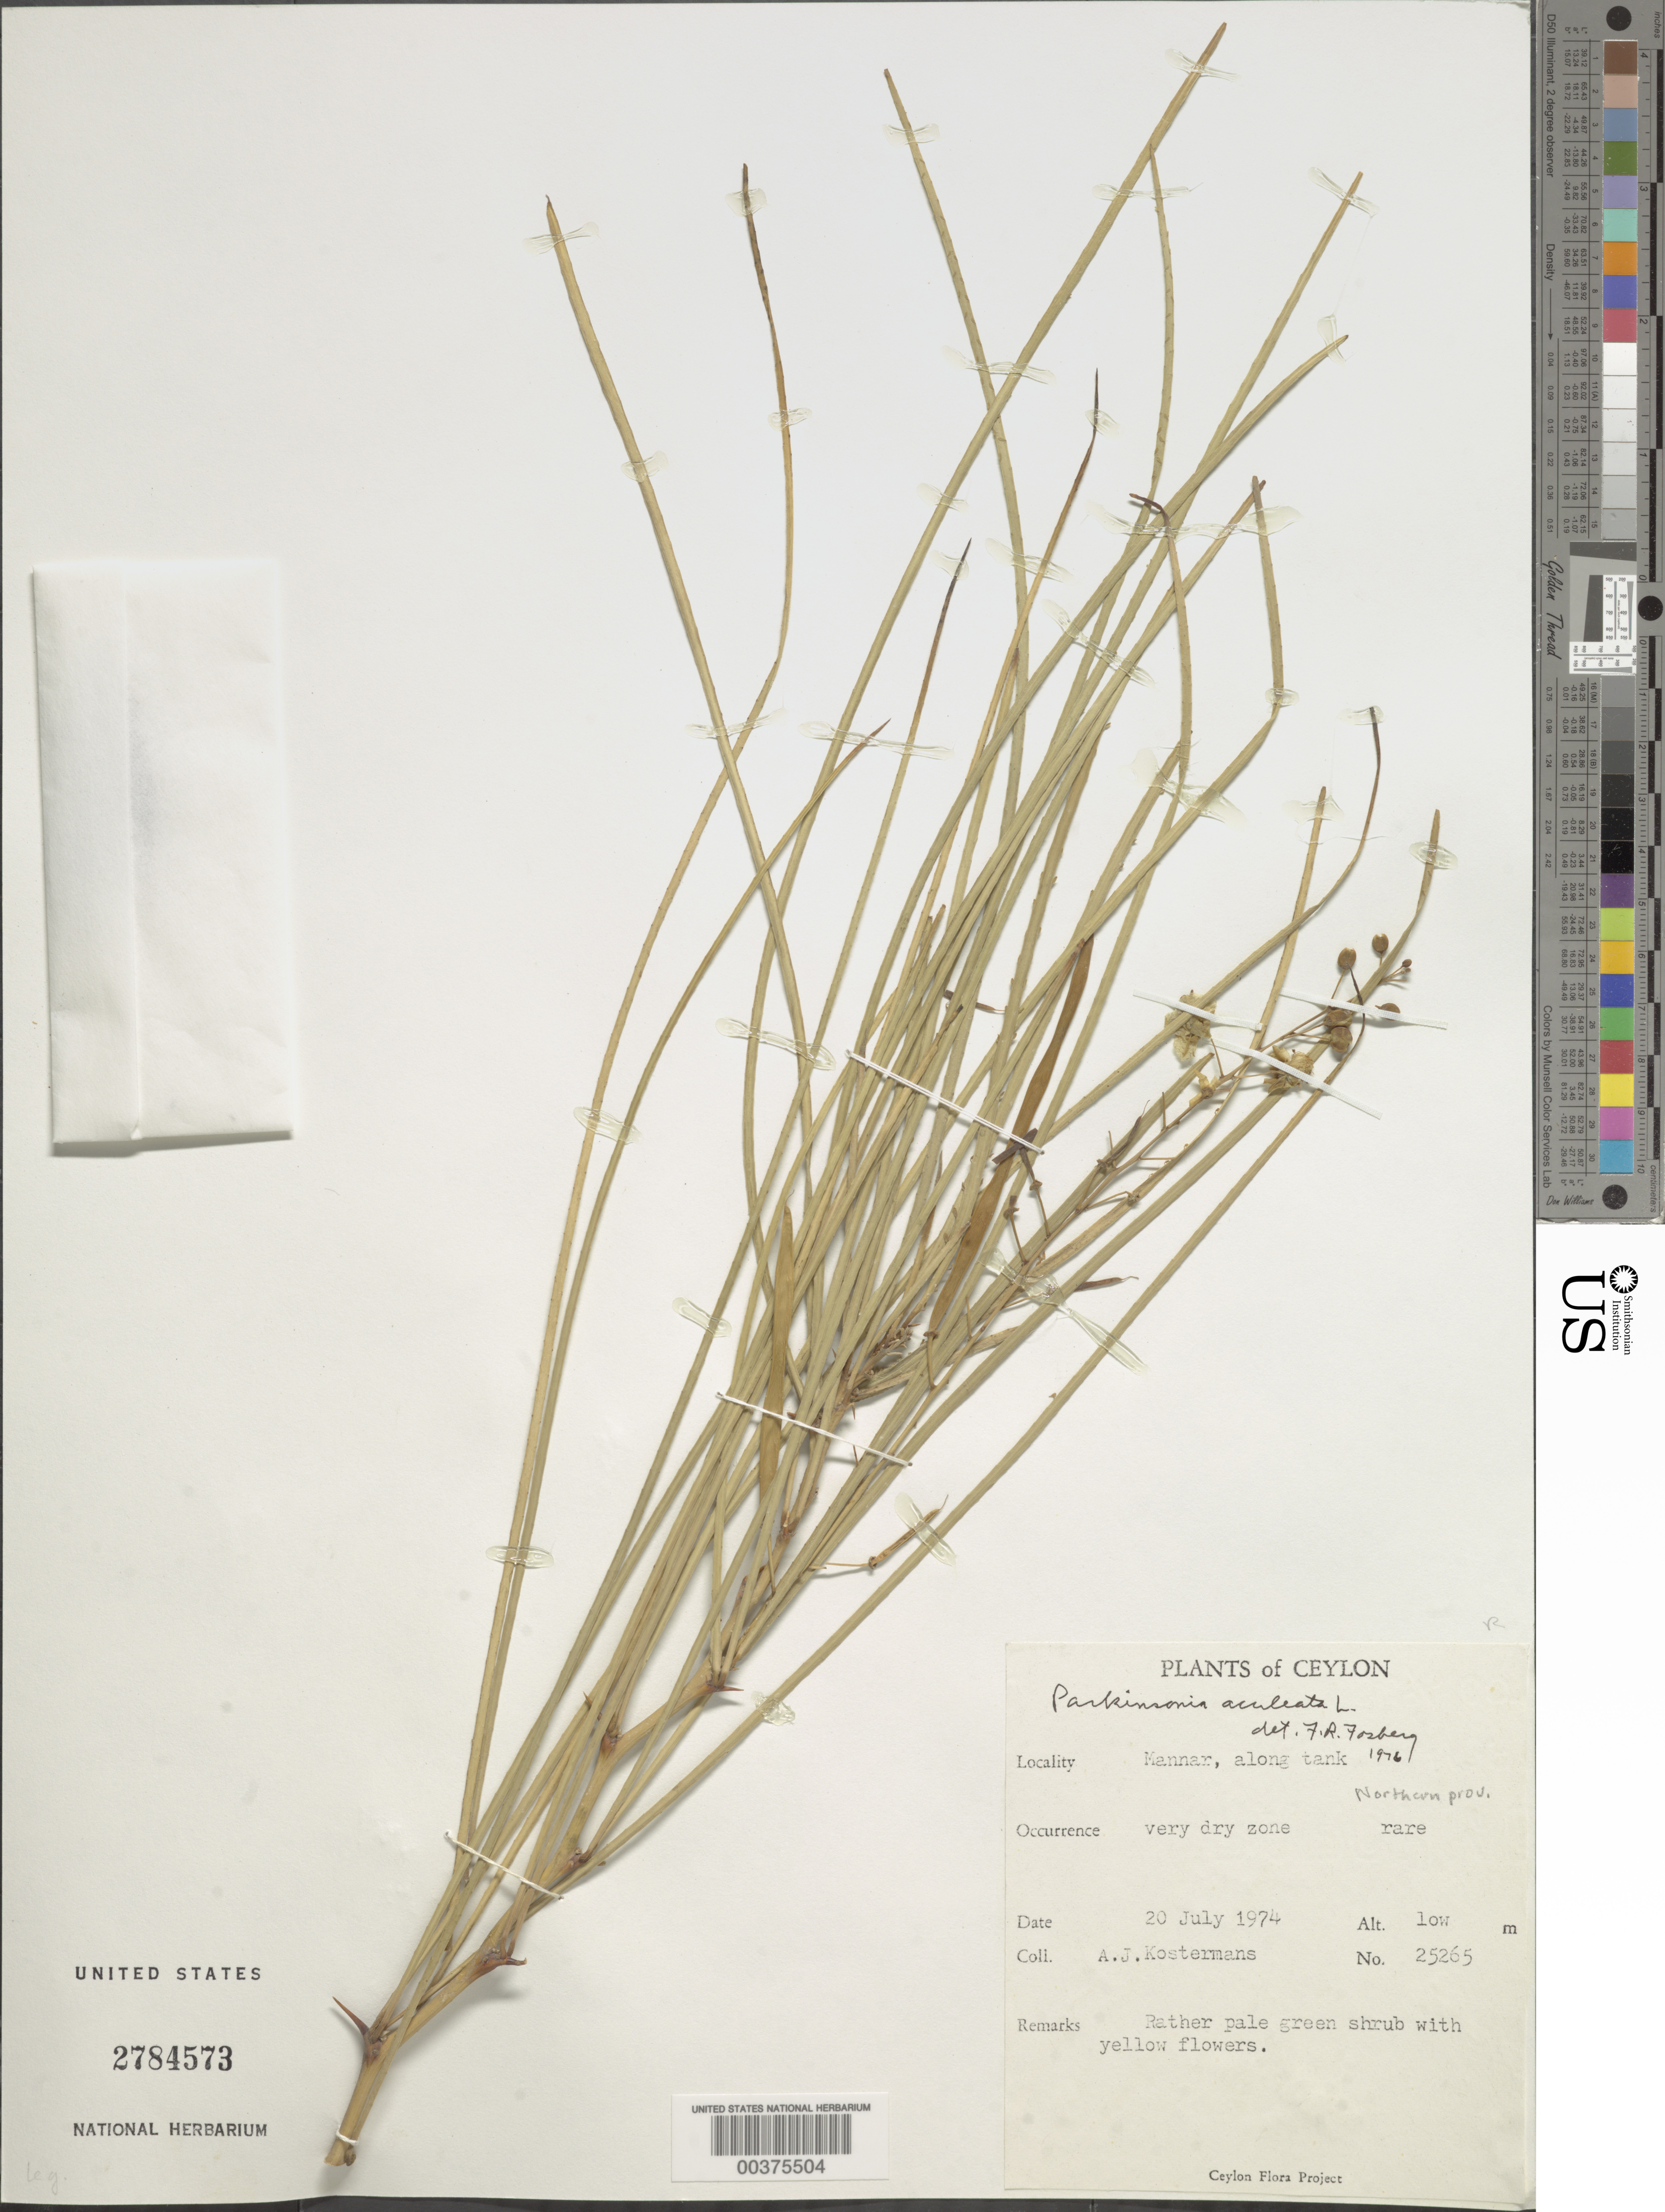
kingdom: Plantae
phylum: Tracheophyta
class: Magnoliopsida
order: Fabales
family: Fabaceae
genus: Parkinsonia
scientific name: Parkinsonia aculeata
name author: L.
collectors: A. J. G. Kostermans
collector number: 25265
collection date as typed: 20 Jul 1974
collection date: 1974-07-20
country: Sri Lanka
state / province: Northern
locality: Mannar, along tank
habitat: Very dry zone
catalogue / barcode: US 2784573